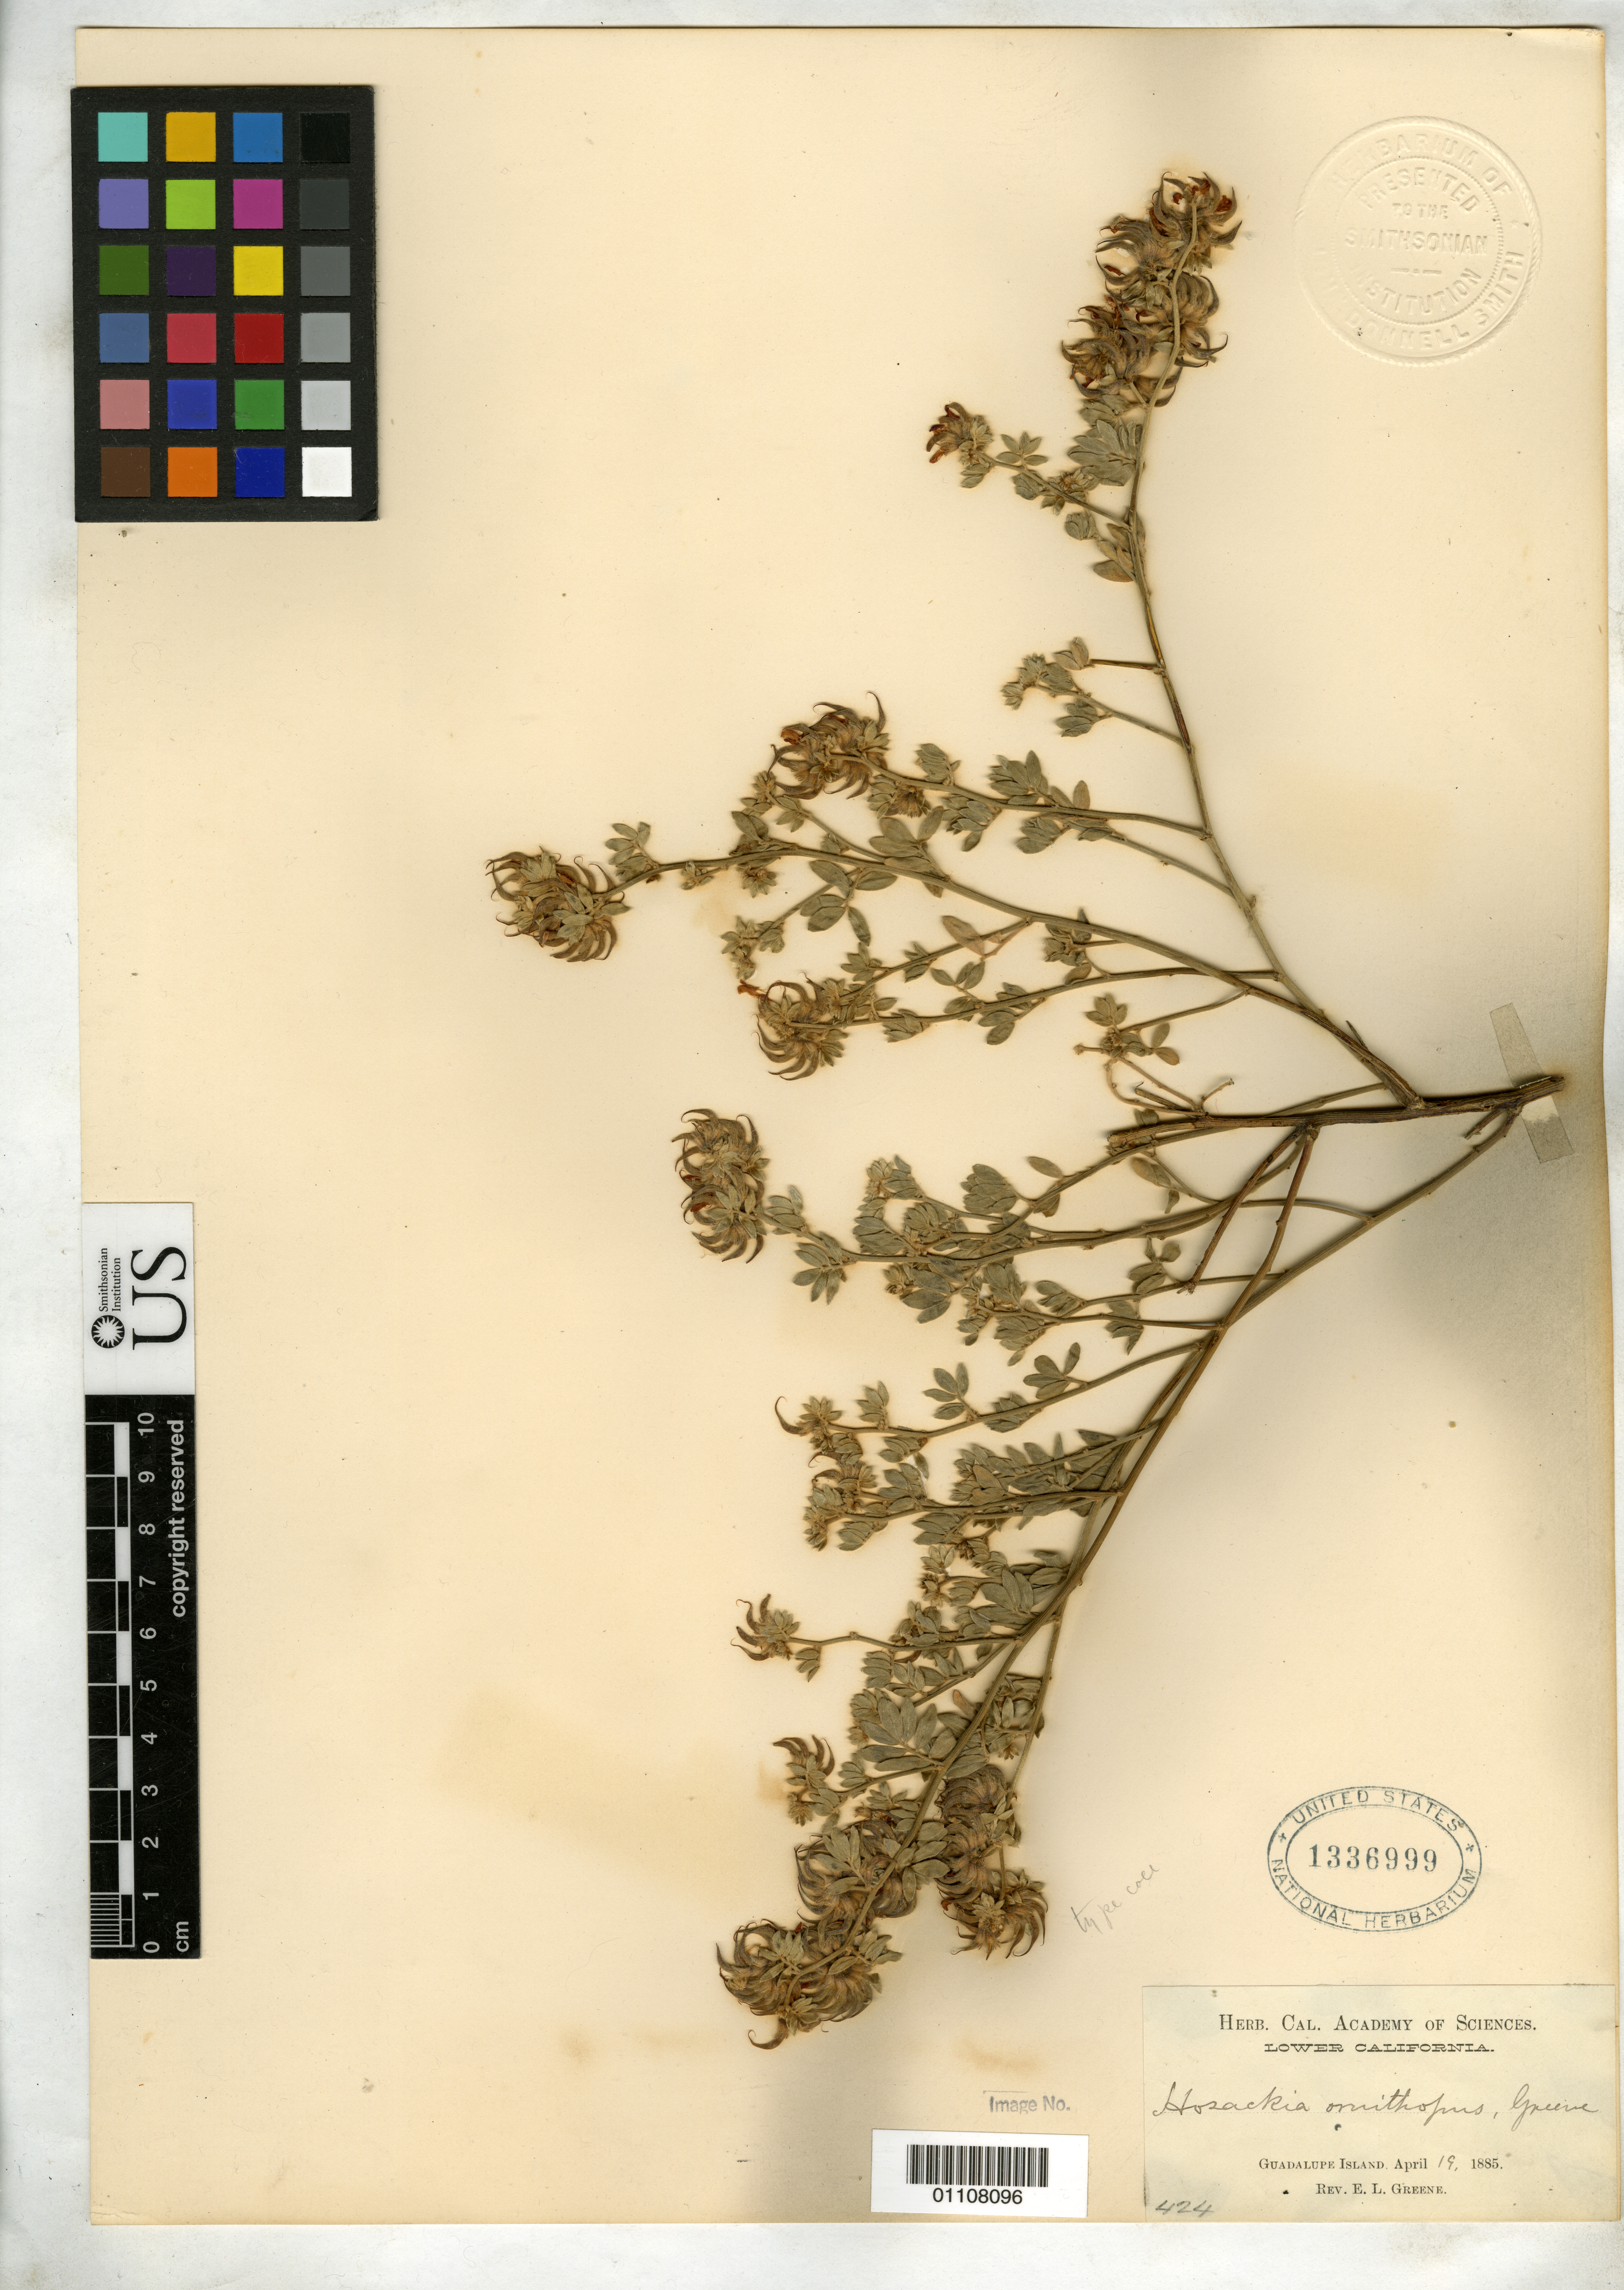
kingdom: Plantae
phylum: Tracheophyta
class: Magnoliopsida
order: Fabales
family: Fabaceae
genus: Hosackia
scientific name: Hosackia ornithopus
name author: Greene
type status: Possible Isotype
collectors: E. L. Greene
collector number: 424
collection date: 1885-04-19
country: Mexico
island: Guadalupe Island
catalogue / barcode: US 1336999